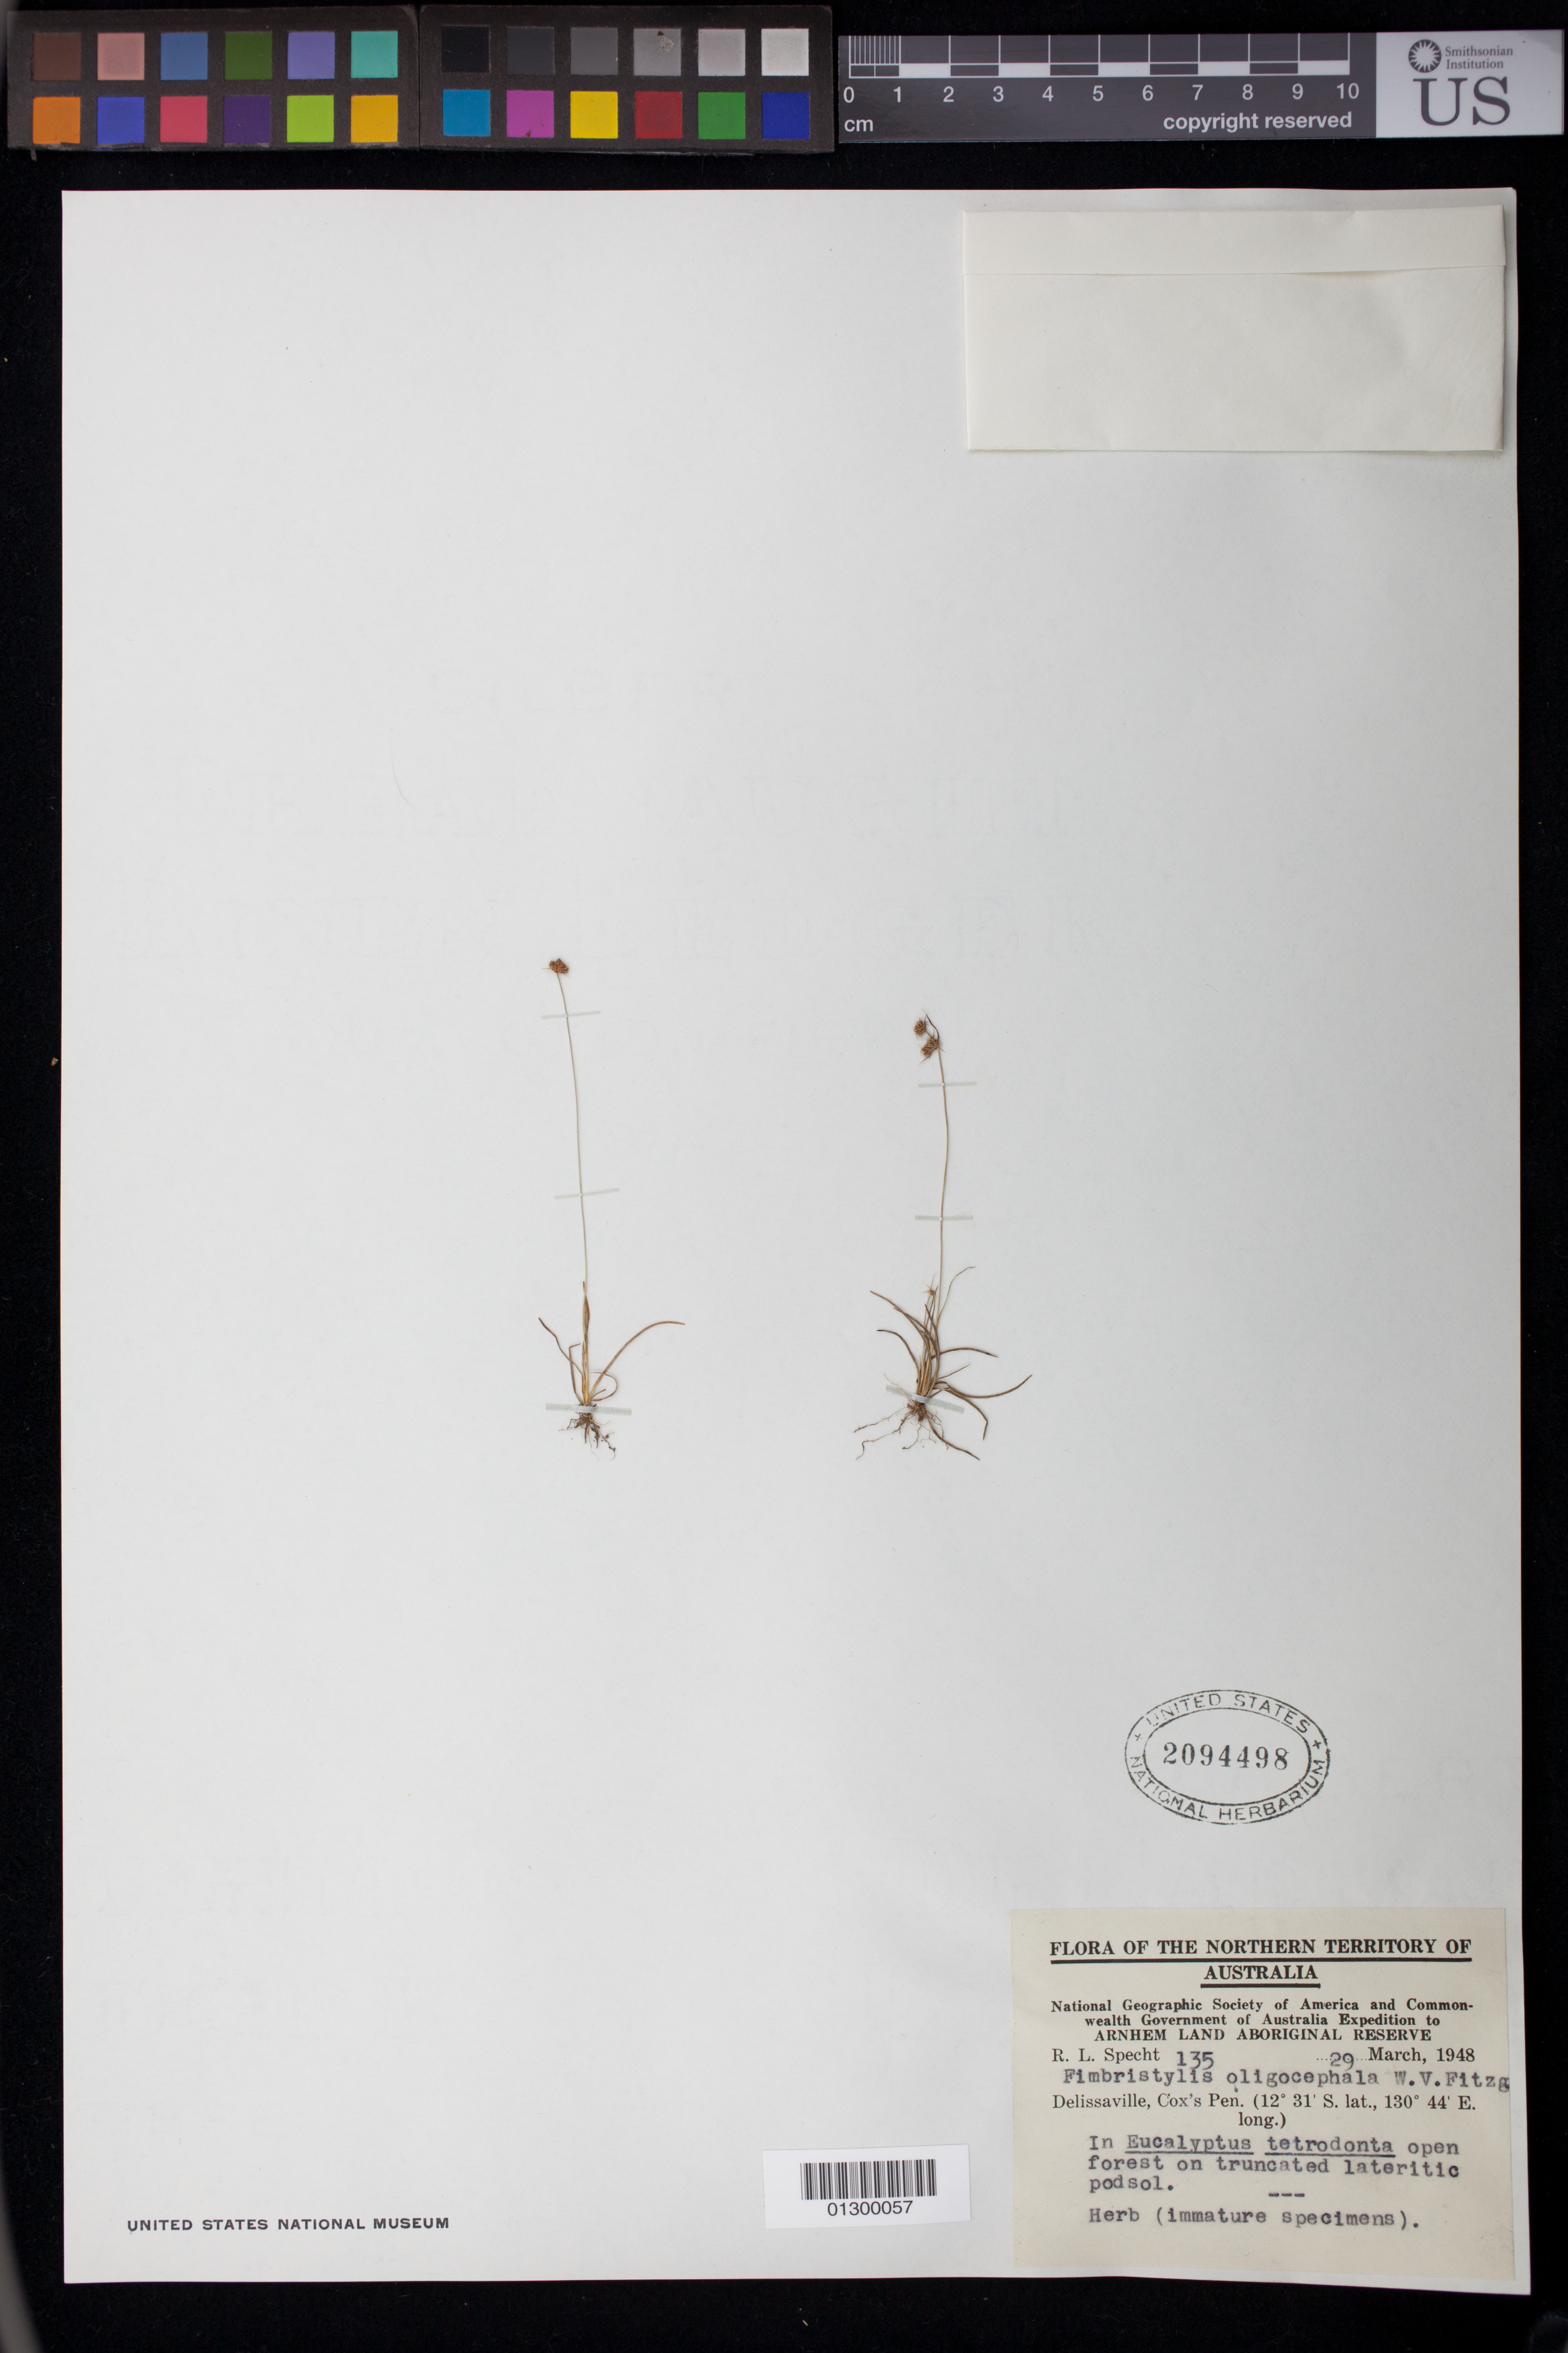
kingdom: Plantae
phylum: Tracheophyta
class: Liliopsida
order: Poales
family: Cyperaceae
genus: Fimbristylis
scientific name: Fimbristylis cephalophora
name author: F. Muell.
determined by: Strong, Mark T., (BOT), Smithsonian Institution - National Museum of Natural History (UNITED STATES)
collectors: R. L. Specht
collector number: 135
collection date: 1948-03-29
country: Australia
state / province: Northern Territory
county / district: Belyuen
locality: Cox's Pen.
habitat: In Eucalyptus tetrodonta open forest on truncated lateritic podsol.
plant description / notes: Herb (immature specimen)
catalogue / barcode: US 2094498